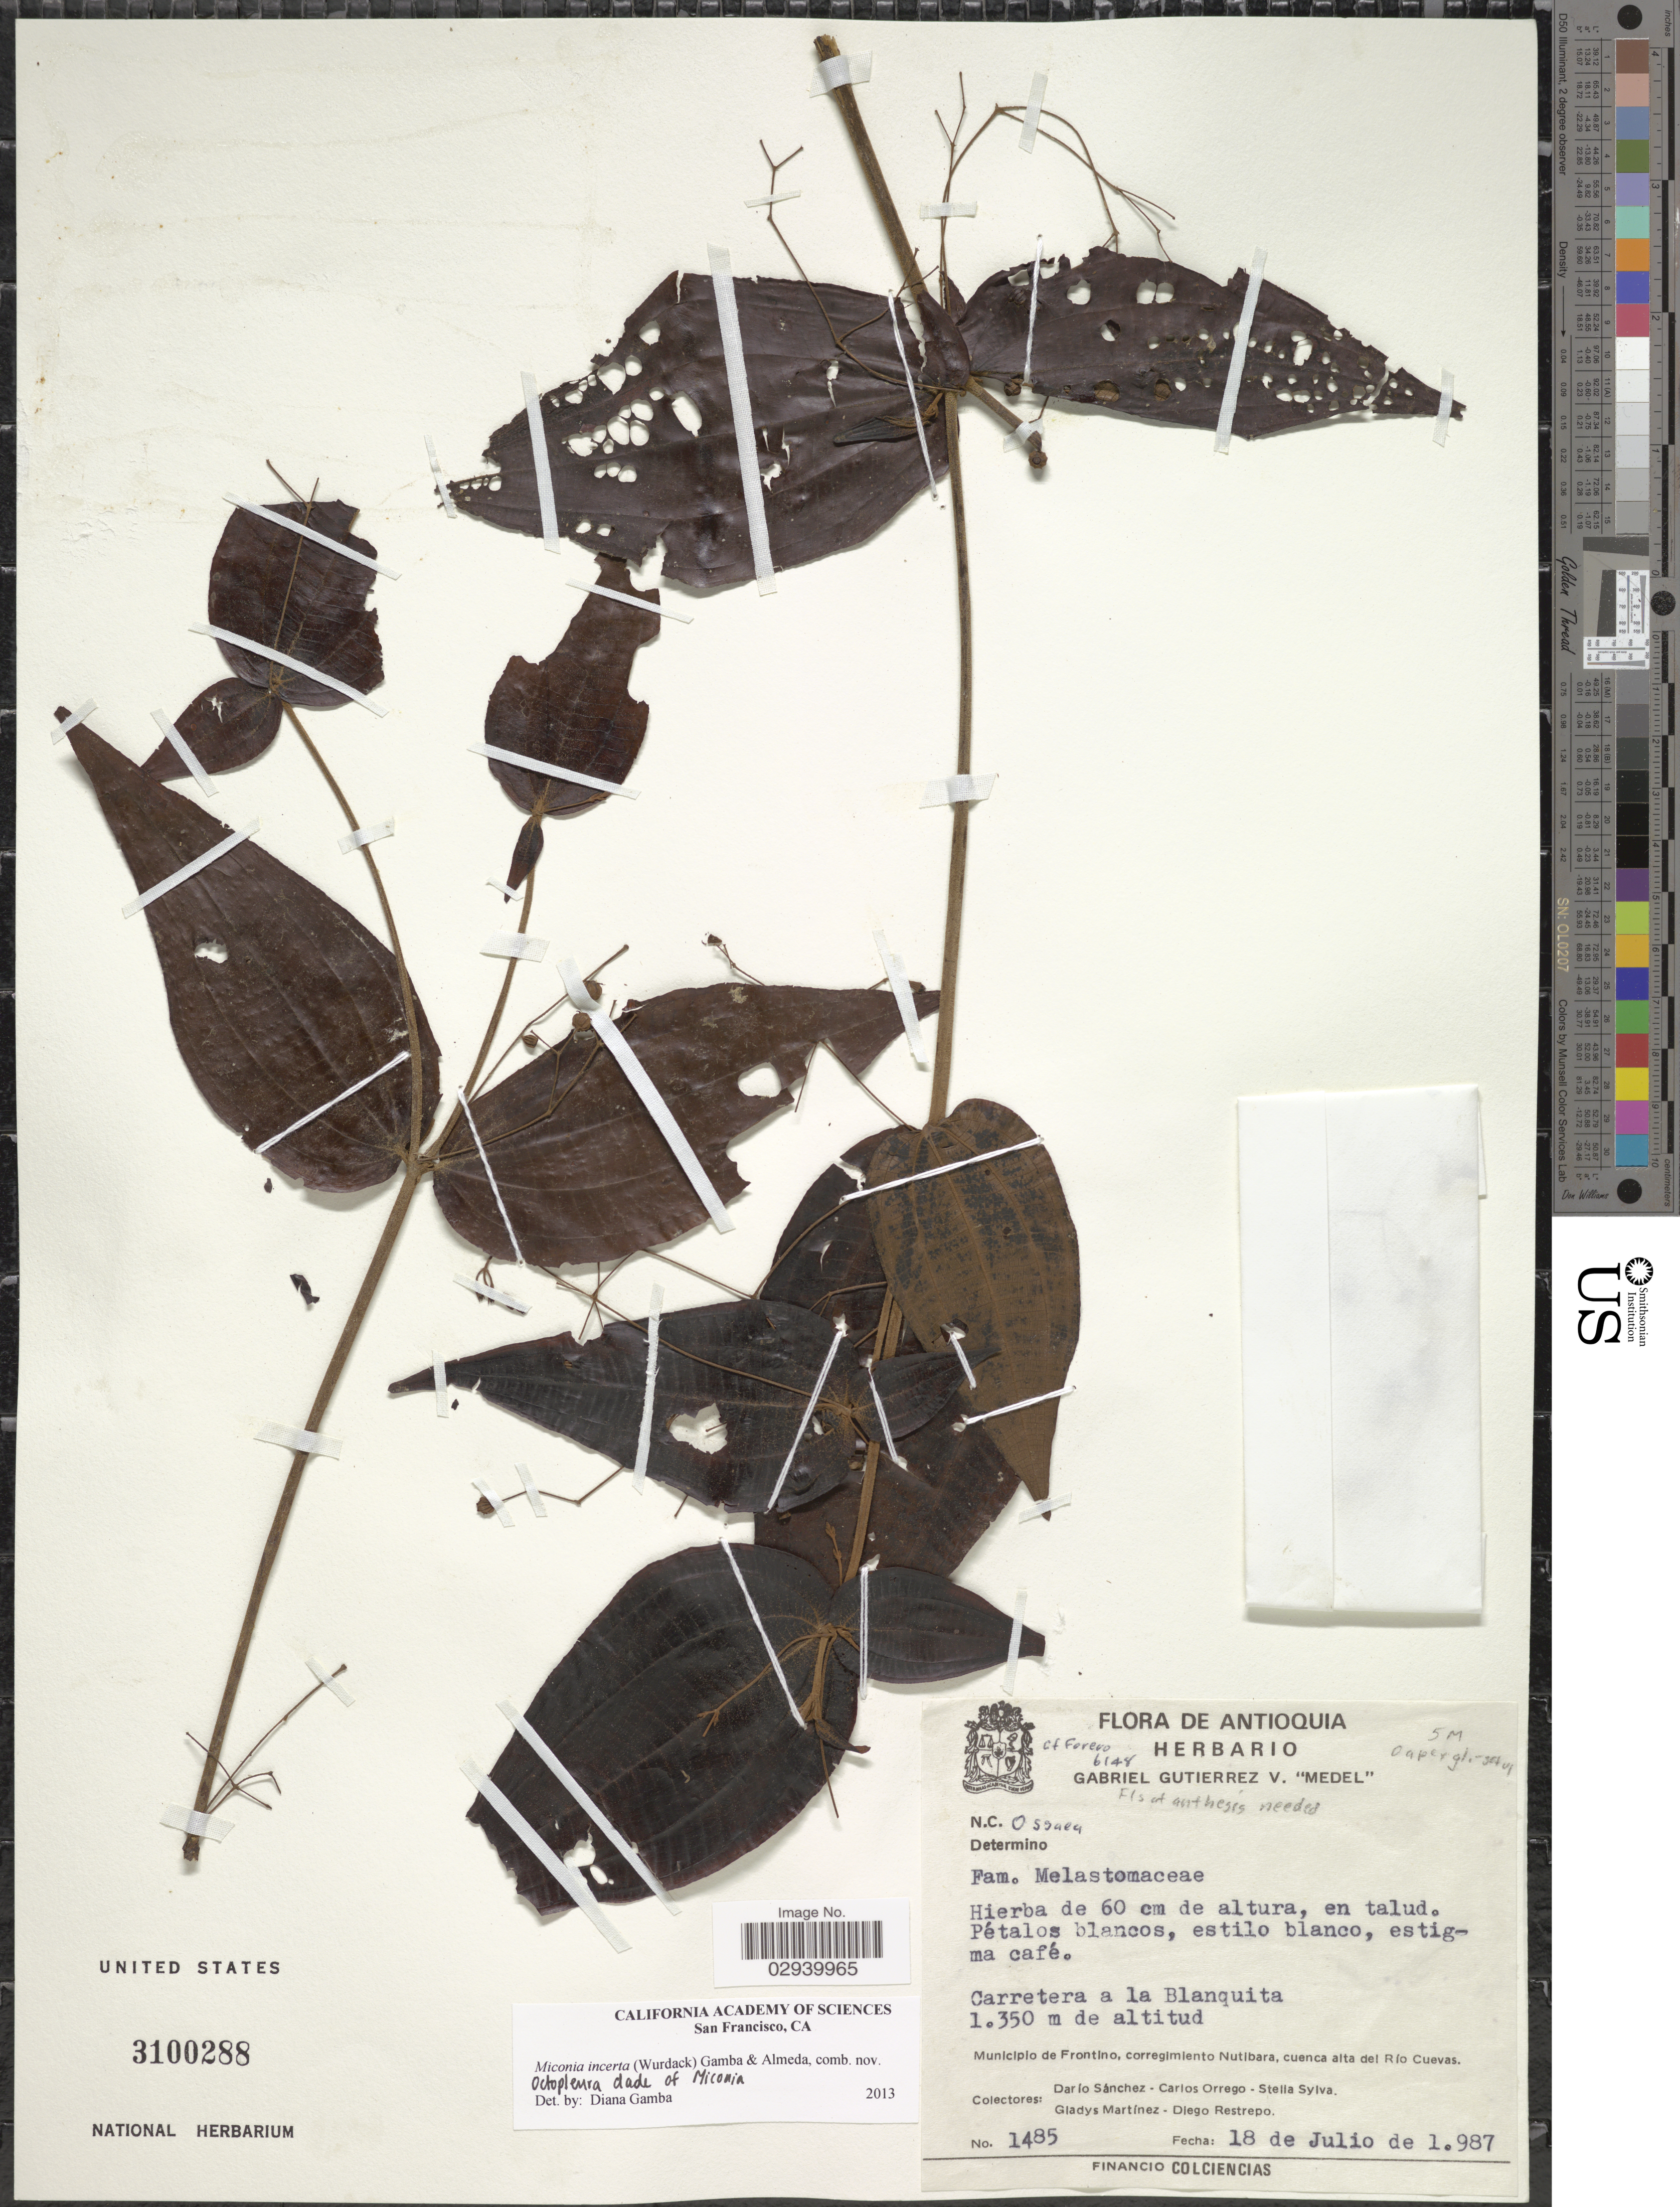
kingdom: Plantae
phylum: Tracheophyta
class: Magnoliopsida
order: Myrtales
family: Melastomataceae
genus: Miconia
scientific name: Miconia incerta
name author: (Wurdack) Gamba & Almeda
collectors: D. Sánchez, C. Orrego, S. Sylva, G. Martínez & D. Restrepo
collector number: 1485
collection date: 1987-07-18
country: Colombia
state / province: Antioquia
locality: Carretera a la Blanquita. Municipio de Frontino, corregimiente Nutibara, cuenca alta del Río Cuevas.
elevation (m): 1350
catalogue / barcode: US 3100288